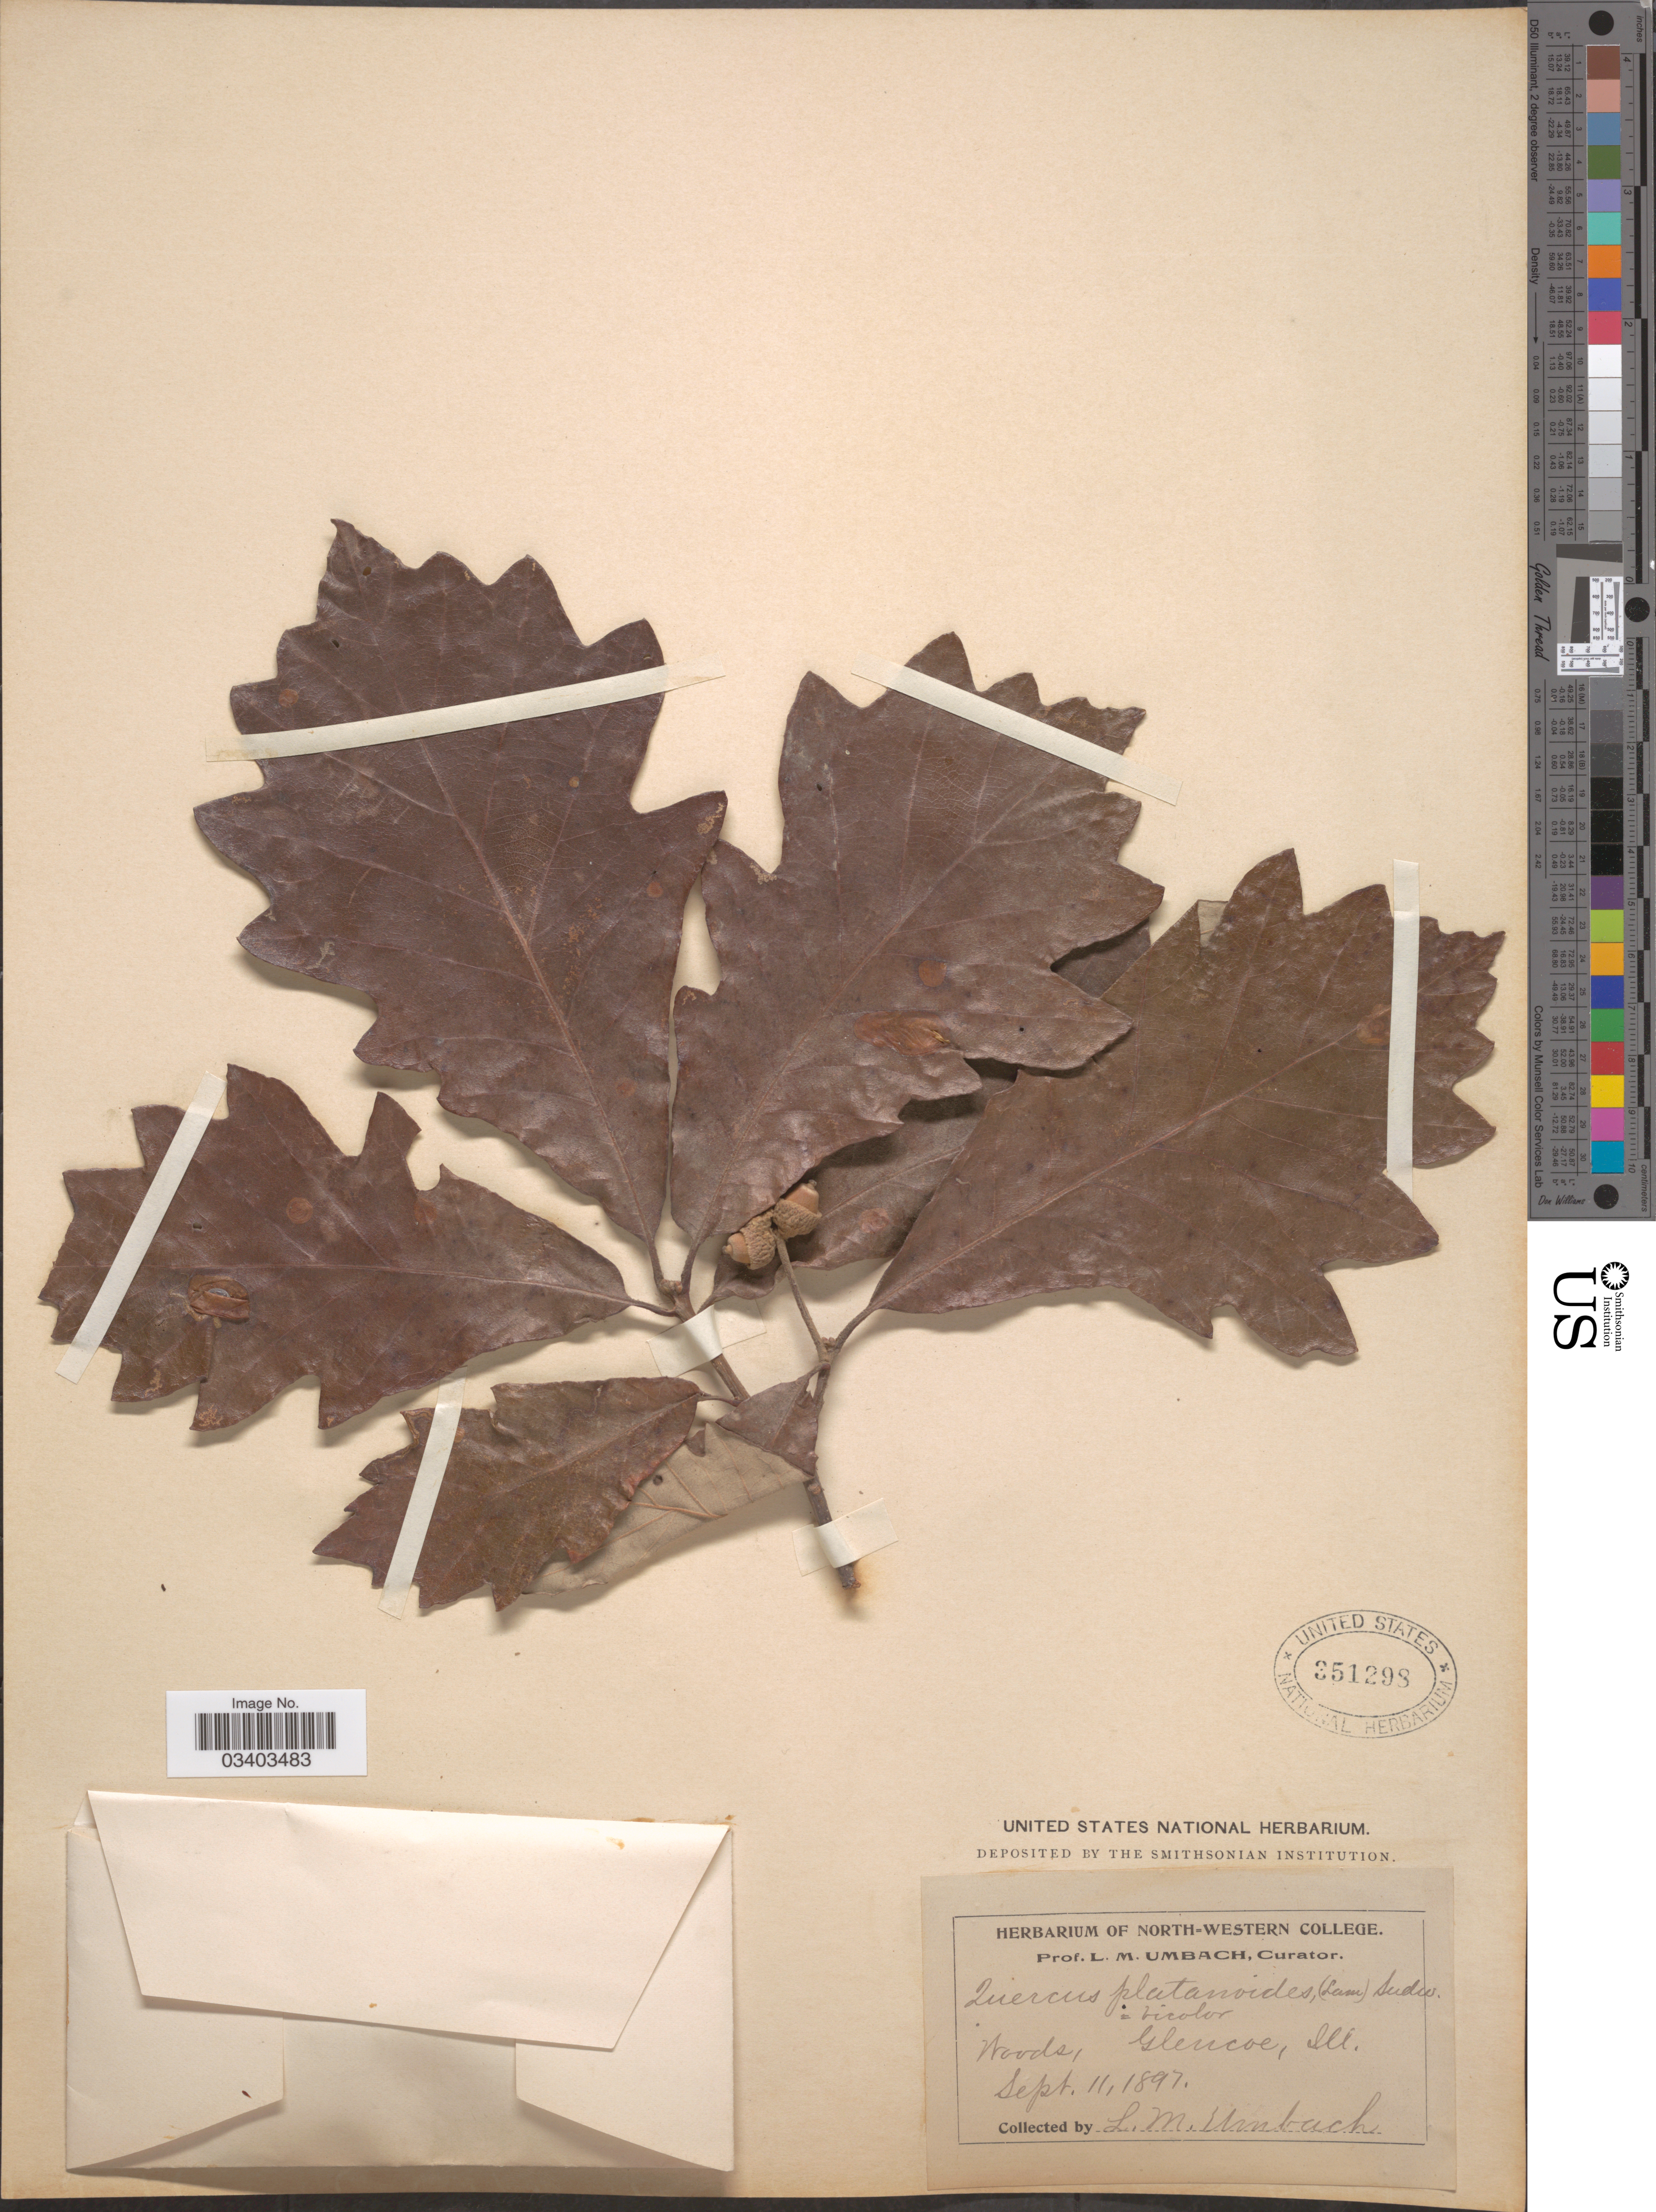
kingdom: Plantae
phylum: Tracheophyta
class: Magnoliopsida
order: Fagales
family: Fagaceae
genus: Quercus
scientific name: Quercus bicolor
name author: Willd.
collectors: L. M. Umbach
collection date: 1897-09-11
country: United States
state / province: Illinois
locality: Woods, Glencoe.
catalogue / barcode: US 351298